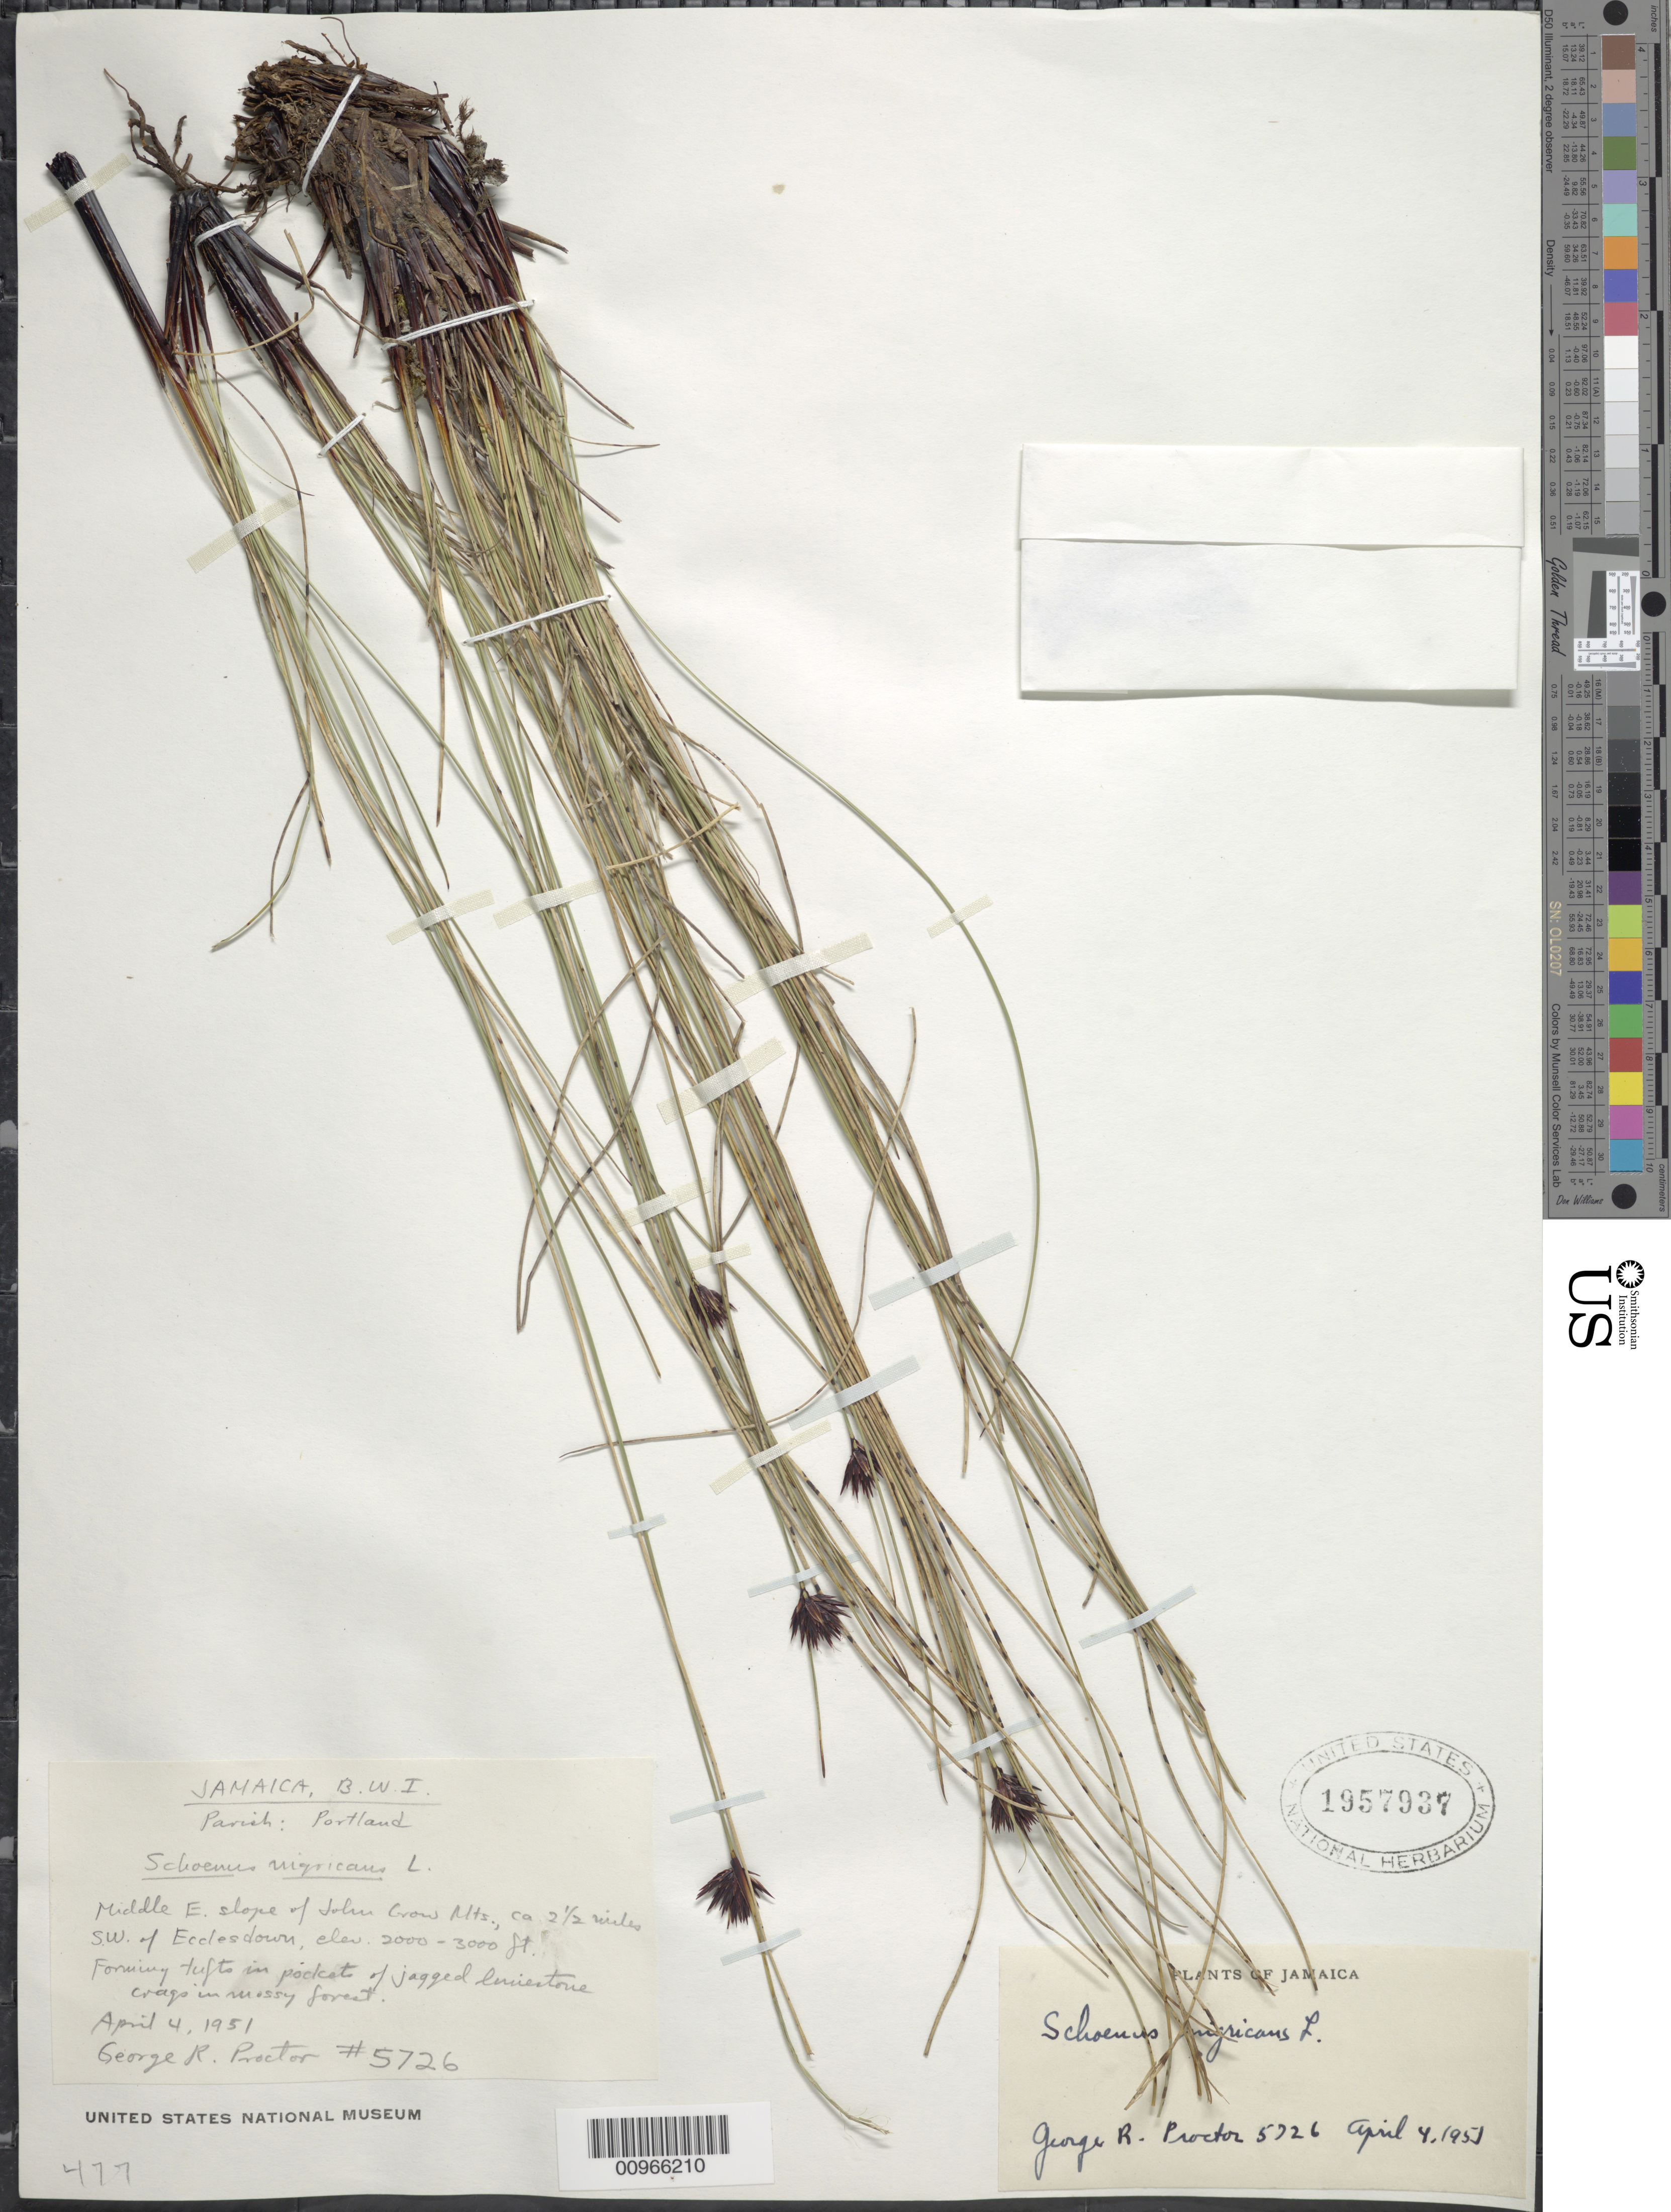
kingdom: Plantae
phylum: Tracheophyta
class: Liliopsida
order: Poales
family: Cyperaceae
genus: Schoenus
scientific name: Schoenus nigricans var. nigricans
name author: L.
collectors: G. R. Proctor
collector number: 5726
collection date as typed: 04 Apr 1951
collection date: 1951-04-04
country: Jamaica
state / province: Portland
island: Jamaica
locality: Middle E. slope of Jahn Crow Mountains, ca. 2 1/2 miles SW of Ecclesdown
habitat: In pockets of jagged limestone crags in mossy forest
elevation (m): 610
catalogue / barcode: US 1957937